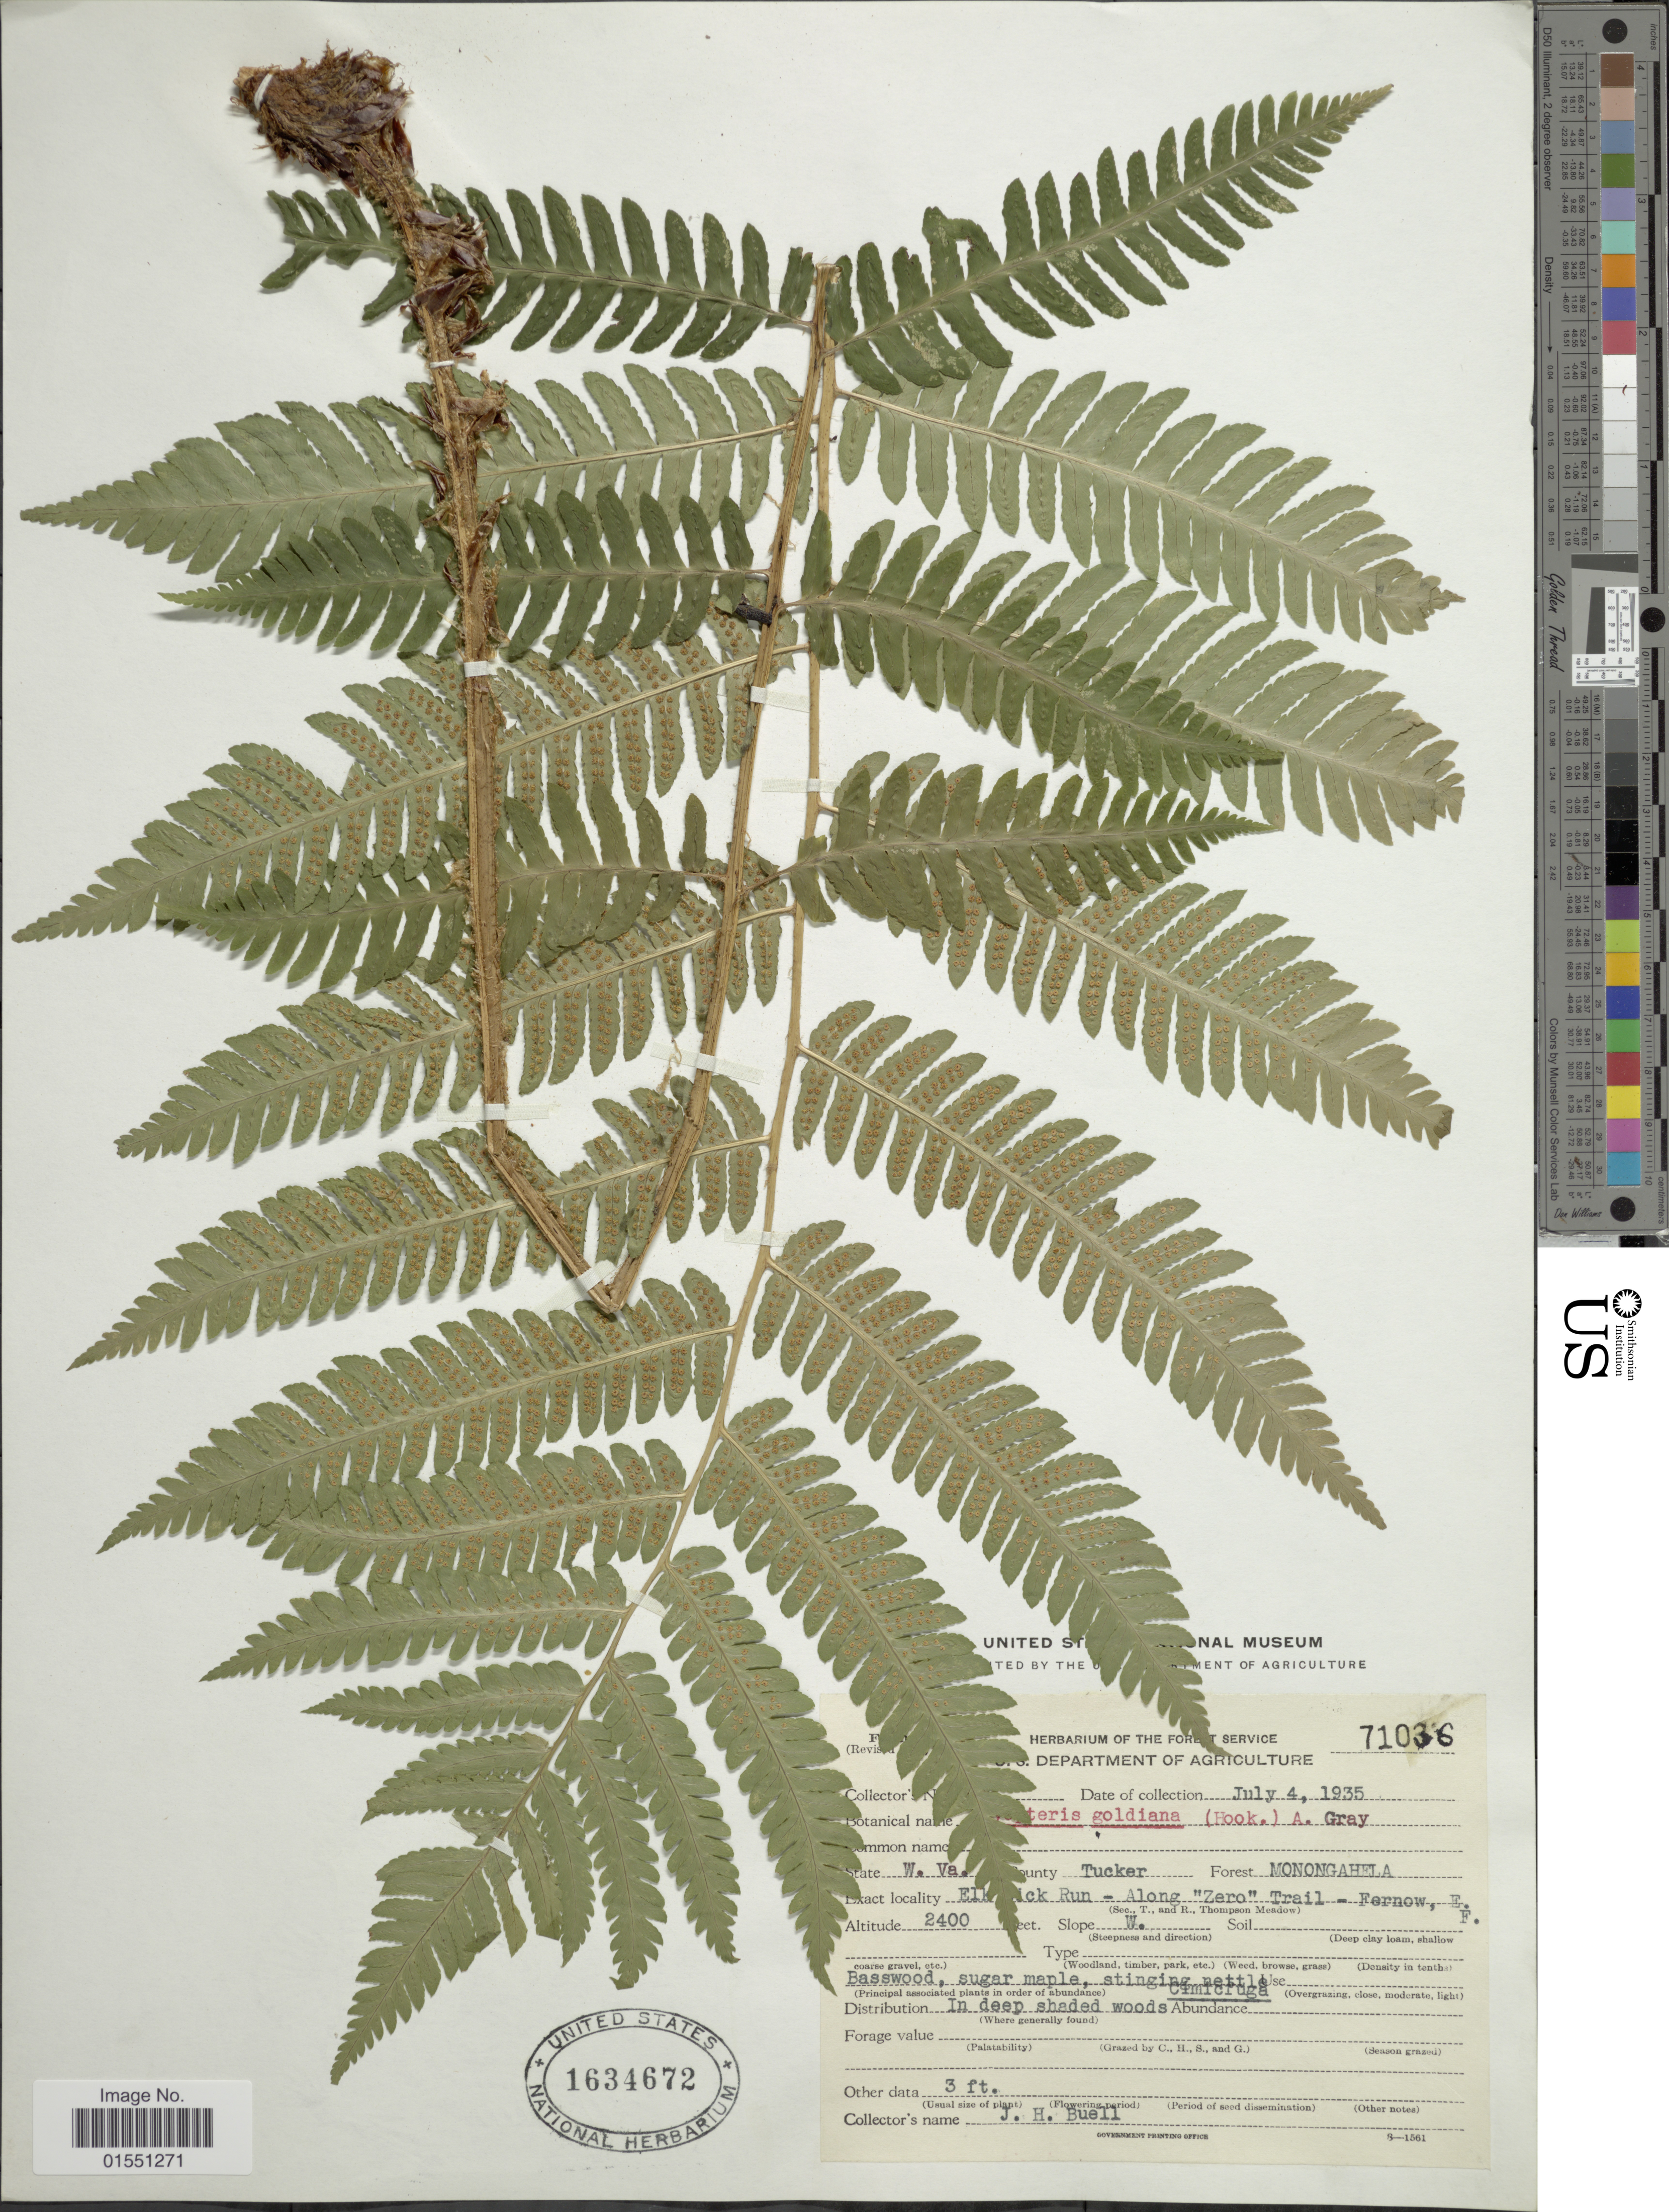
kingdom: Plantae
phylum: Tracheophyta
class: Polypodiopsida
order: Polypodiales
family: Dryopteridaceae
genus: Dryopteris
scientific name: Dryopteris goldiana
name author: (Hook. ex Goldie) A. Gray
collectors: J. Buell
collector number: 71036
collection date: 1935-07-04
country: United States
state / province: West Virginia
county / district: Tucker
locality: W. Va. County Tucker, Forest Monongahela. Elk Lick Run - Along "Zero" Trail - Fern row, E. F. Slope W.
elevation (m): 732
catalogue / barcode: US 1634672